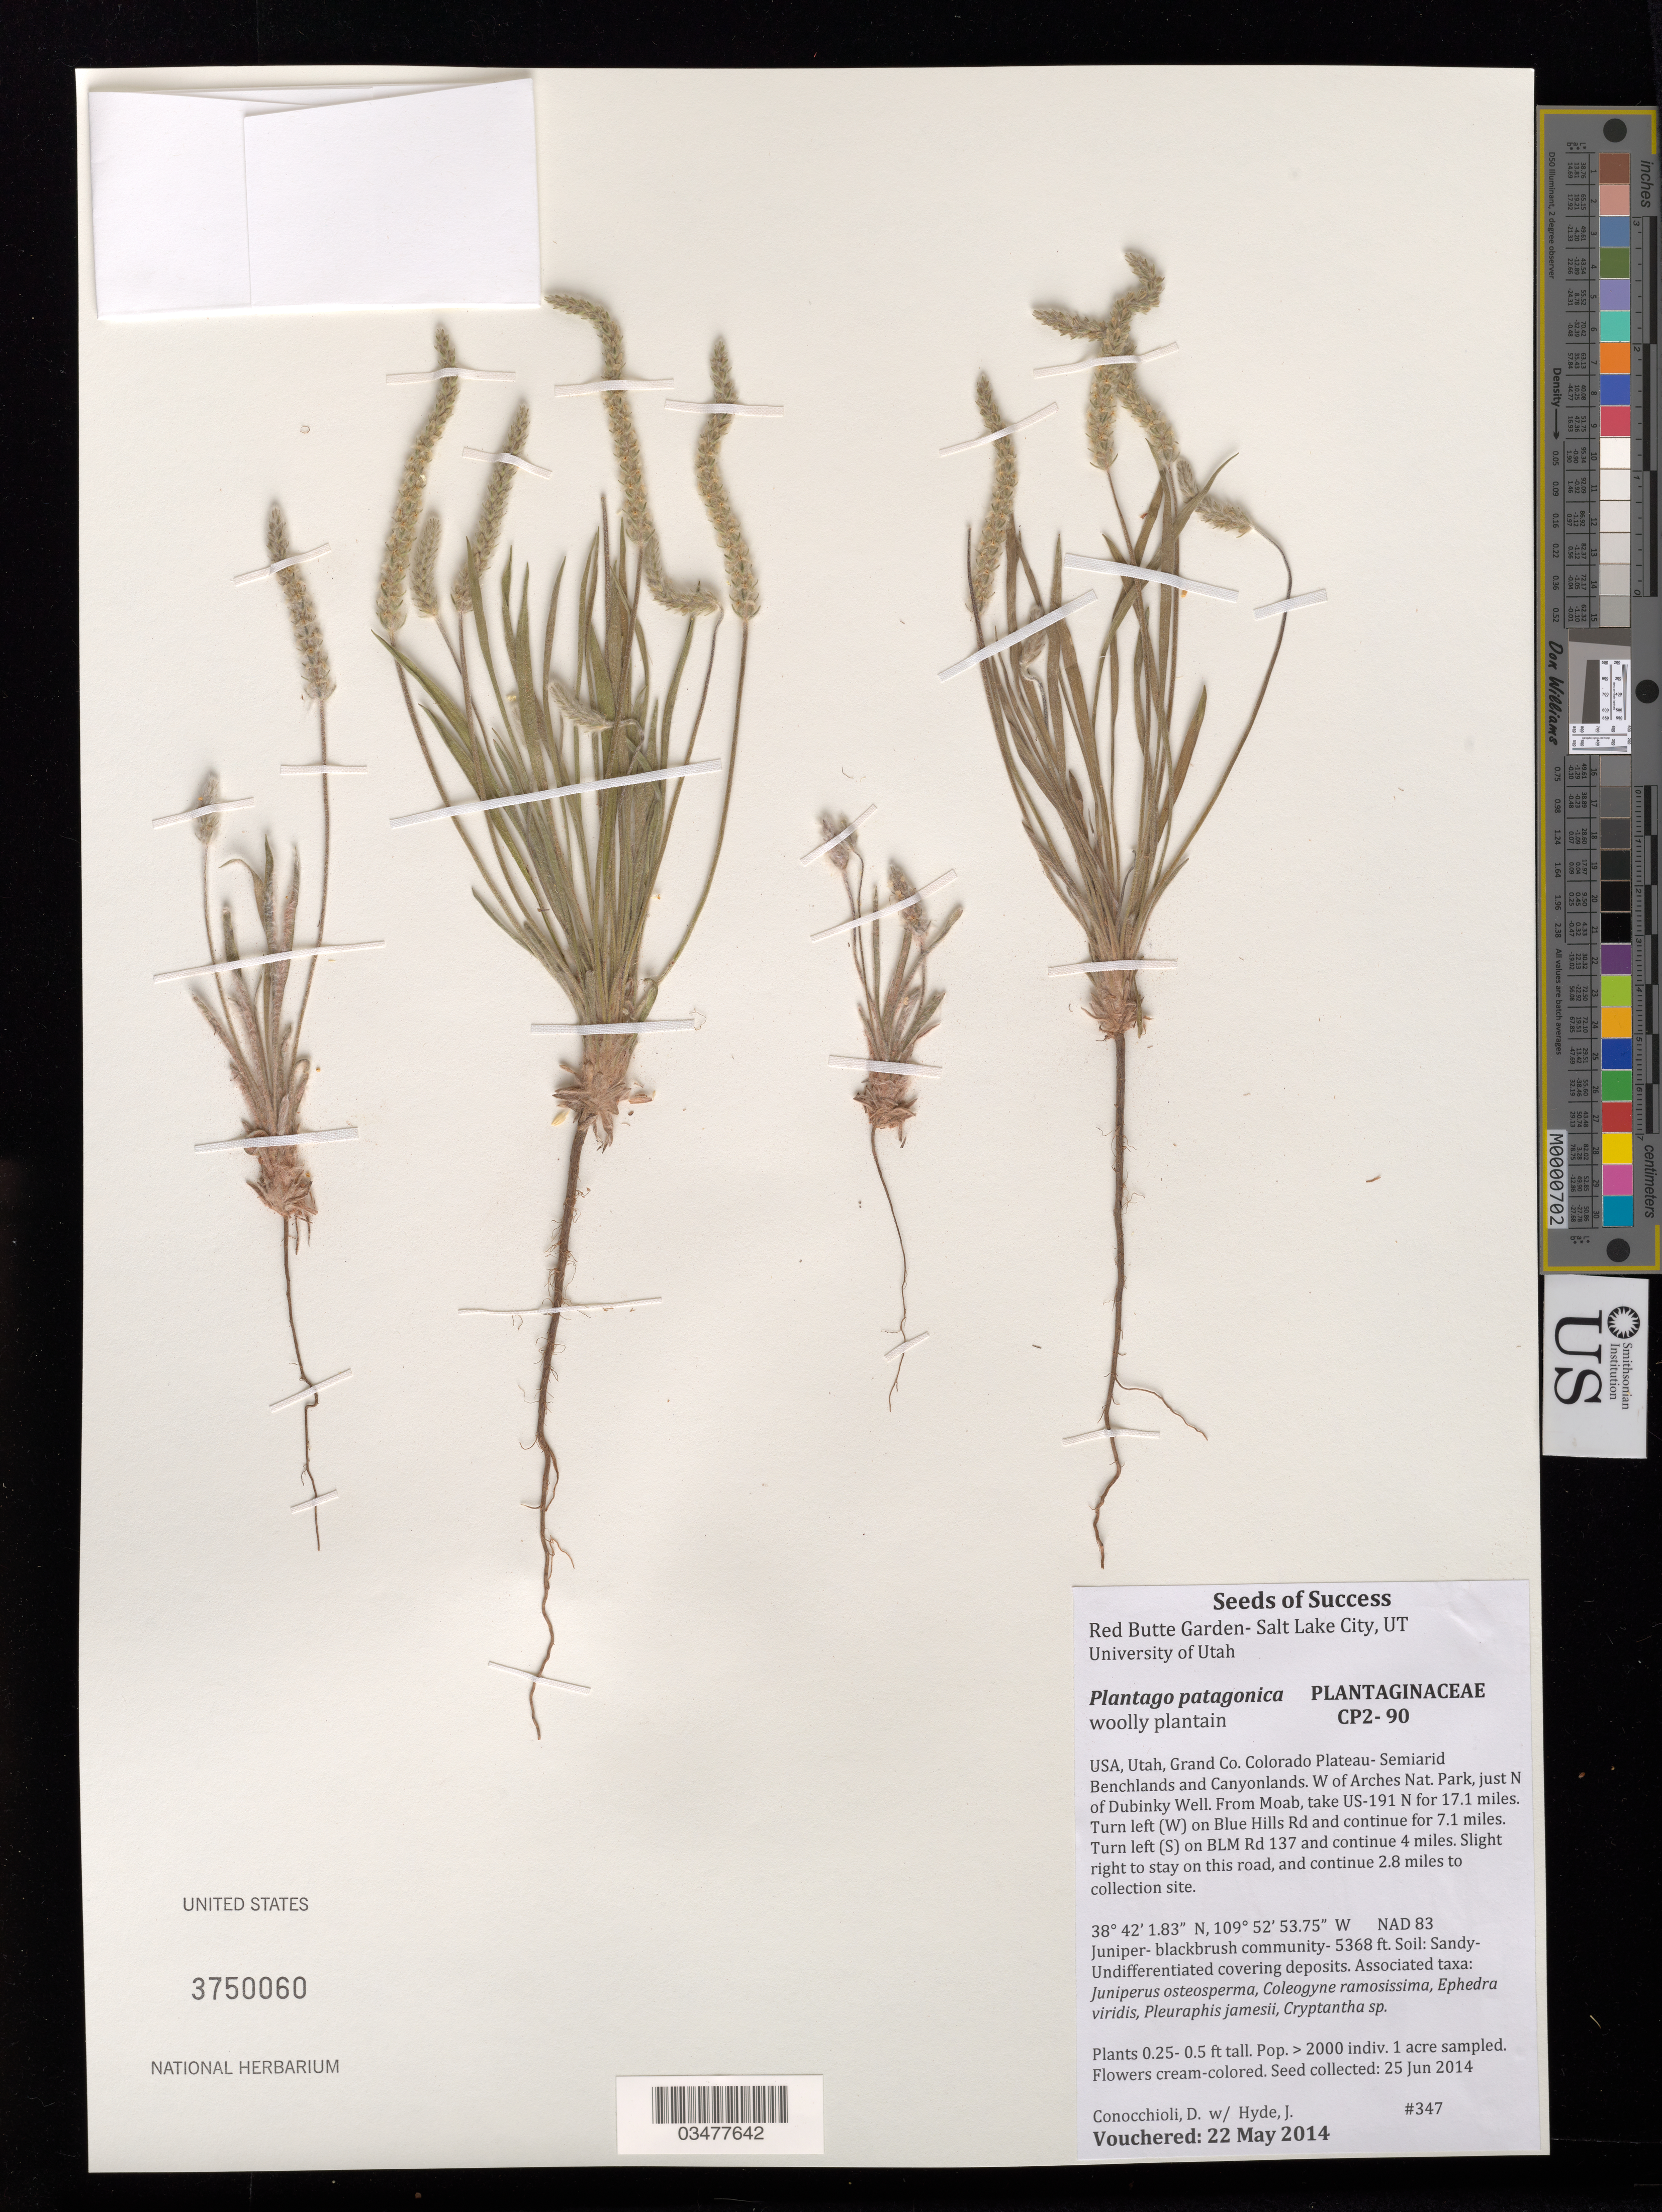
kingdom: Plantae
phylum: Tracheophyta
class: Magnoliopsida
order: Lamiales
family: Plantaginaceae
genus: Plantago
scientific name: Plantago patagonica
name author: Jacq.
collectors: D. Conocchioli & J. Hyde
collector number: CP2-90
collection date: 2014-06-25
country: United States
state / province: Utah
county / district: Grand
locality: W of Arches Nat. Park., N of Dubinky Well.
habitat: Juniper-blackbrush community. With Juniperus osteosperma, Ephedra viridis, Cryptantha sp., etc.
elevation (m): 1636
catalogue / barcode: US 3750060